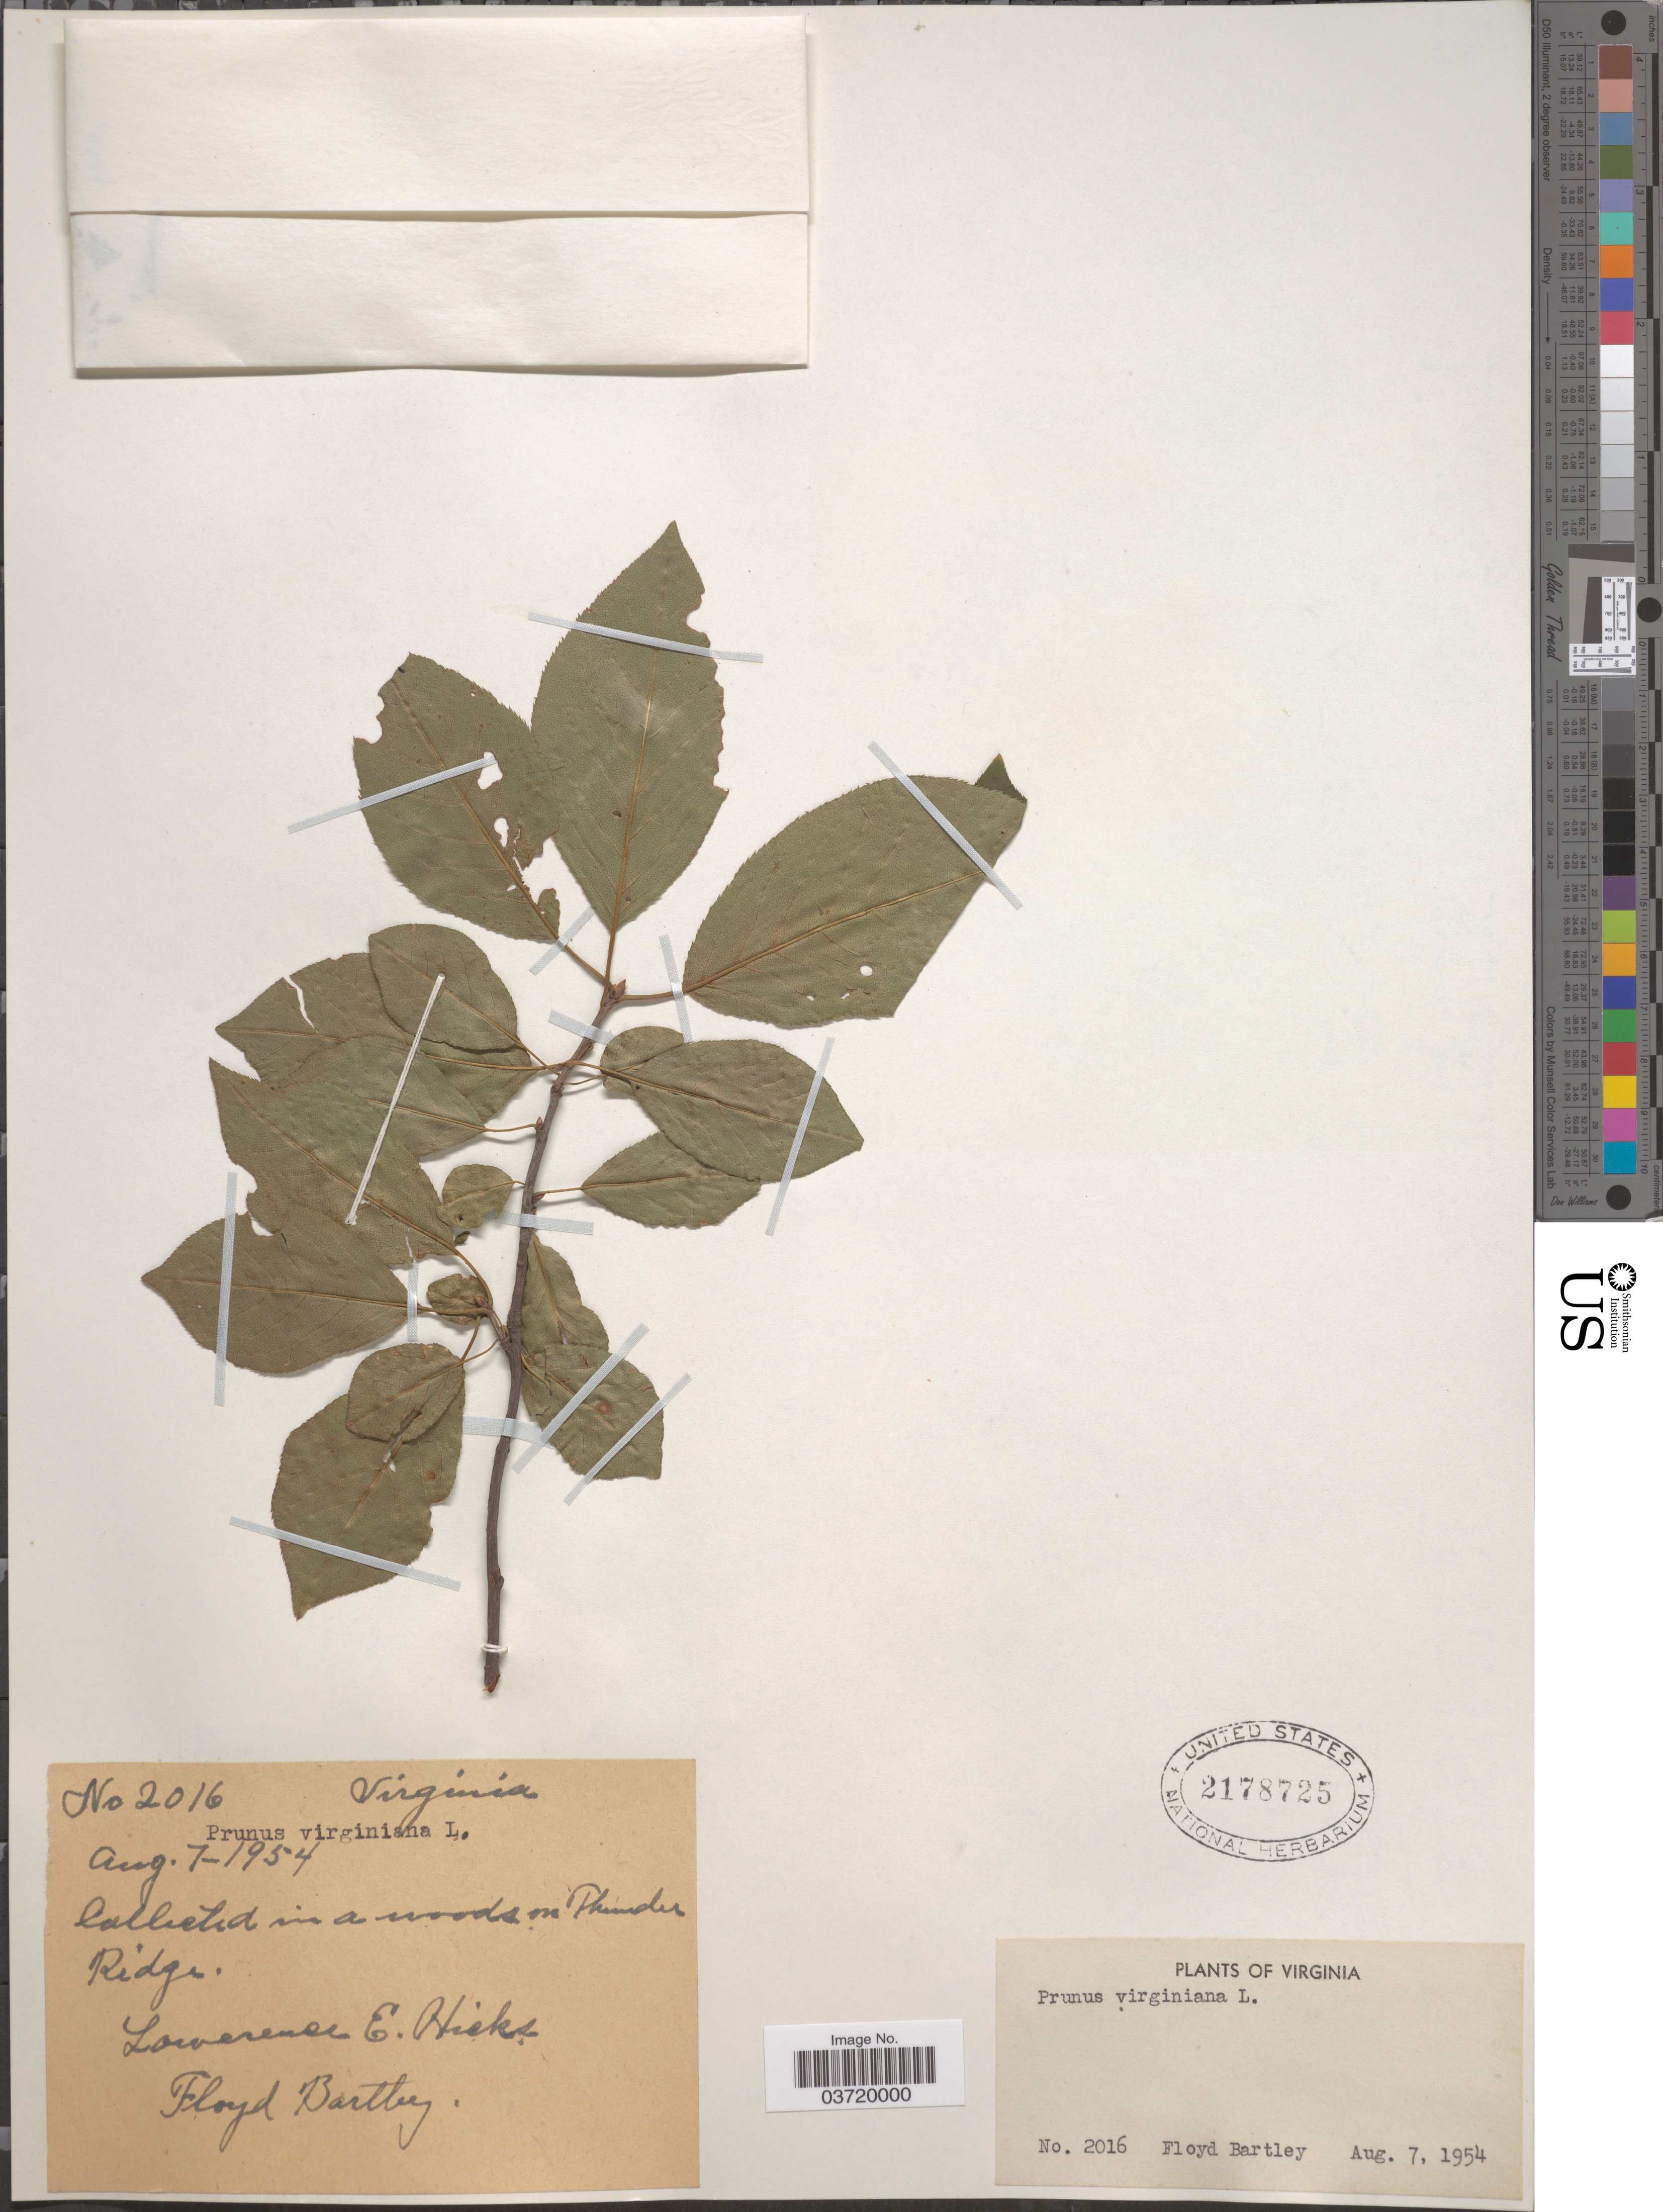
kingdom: Plantae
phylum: Tracheophyta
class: Magnoliopsida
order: Rosales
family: Rosaceae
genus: Prunus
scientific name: Prunus virginiana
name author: L.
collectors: L. E. Hicks & F. Bartley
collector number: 2016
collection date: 1954-08-07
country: United States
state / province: Virginia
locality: In a woods on Thunder Ridge.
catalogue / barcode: US 2178725